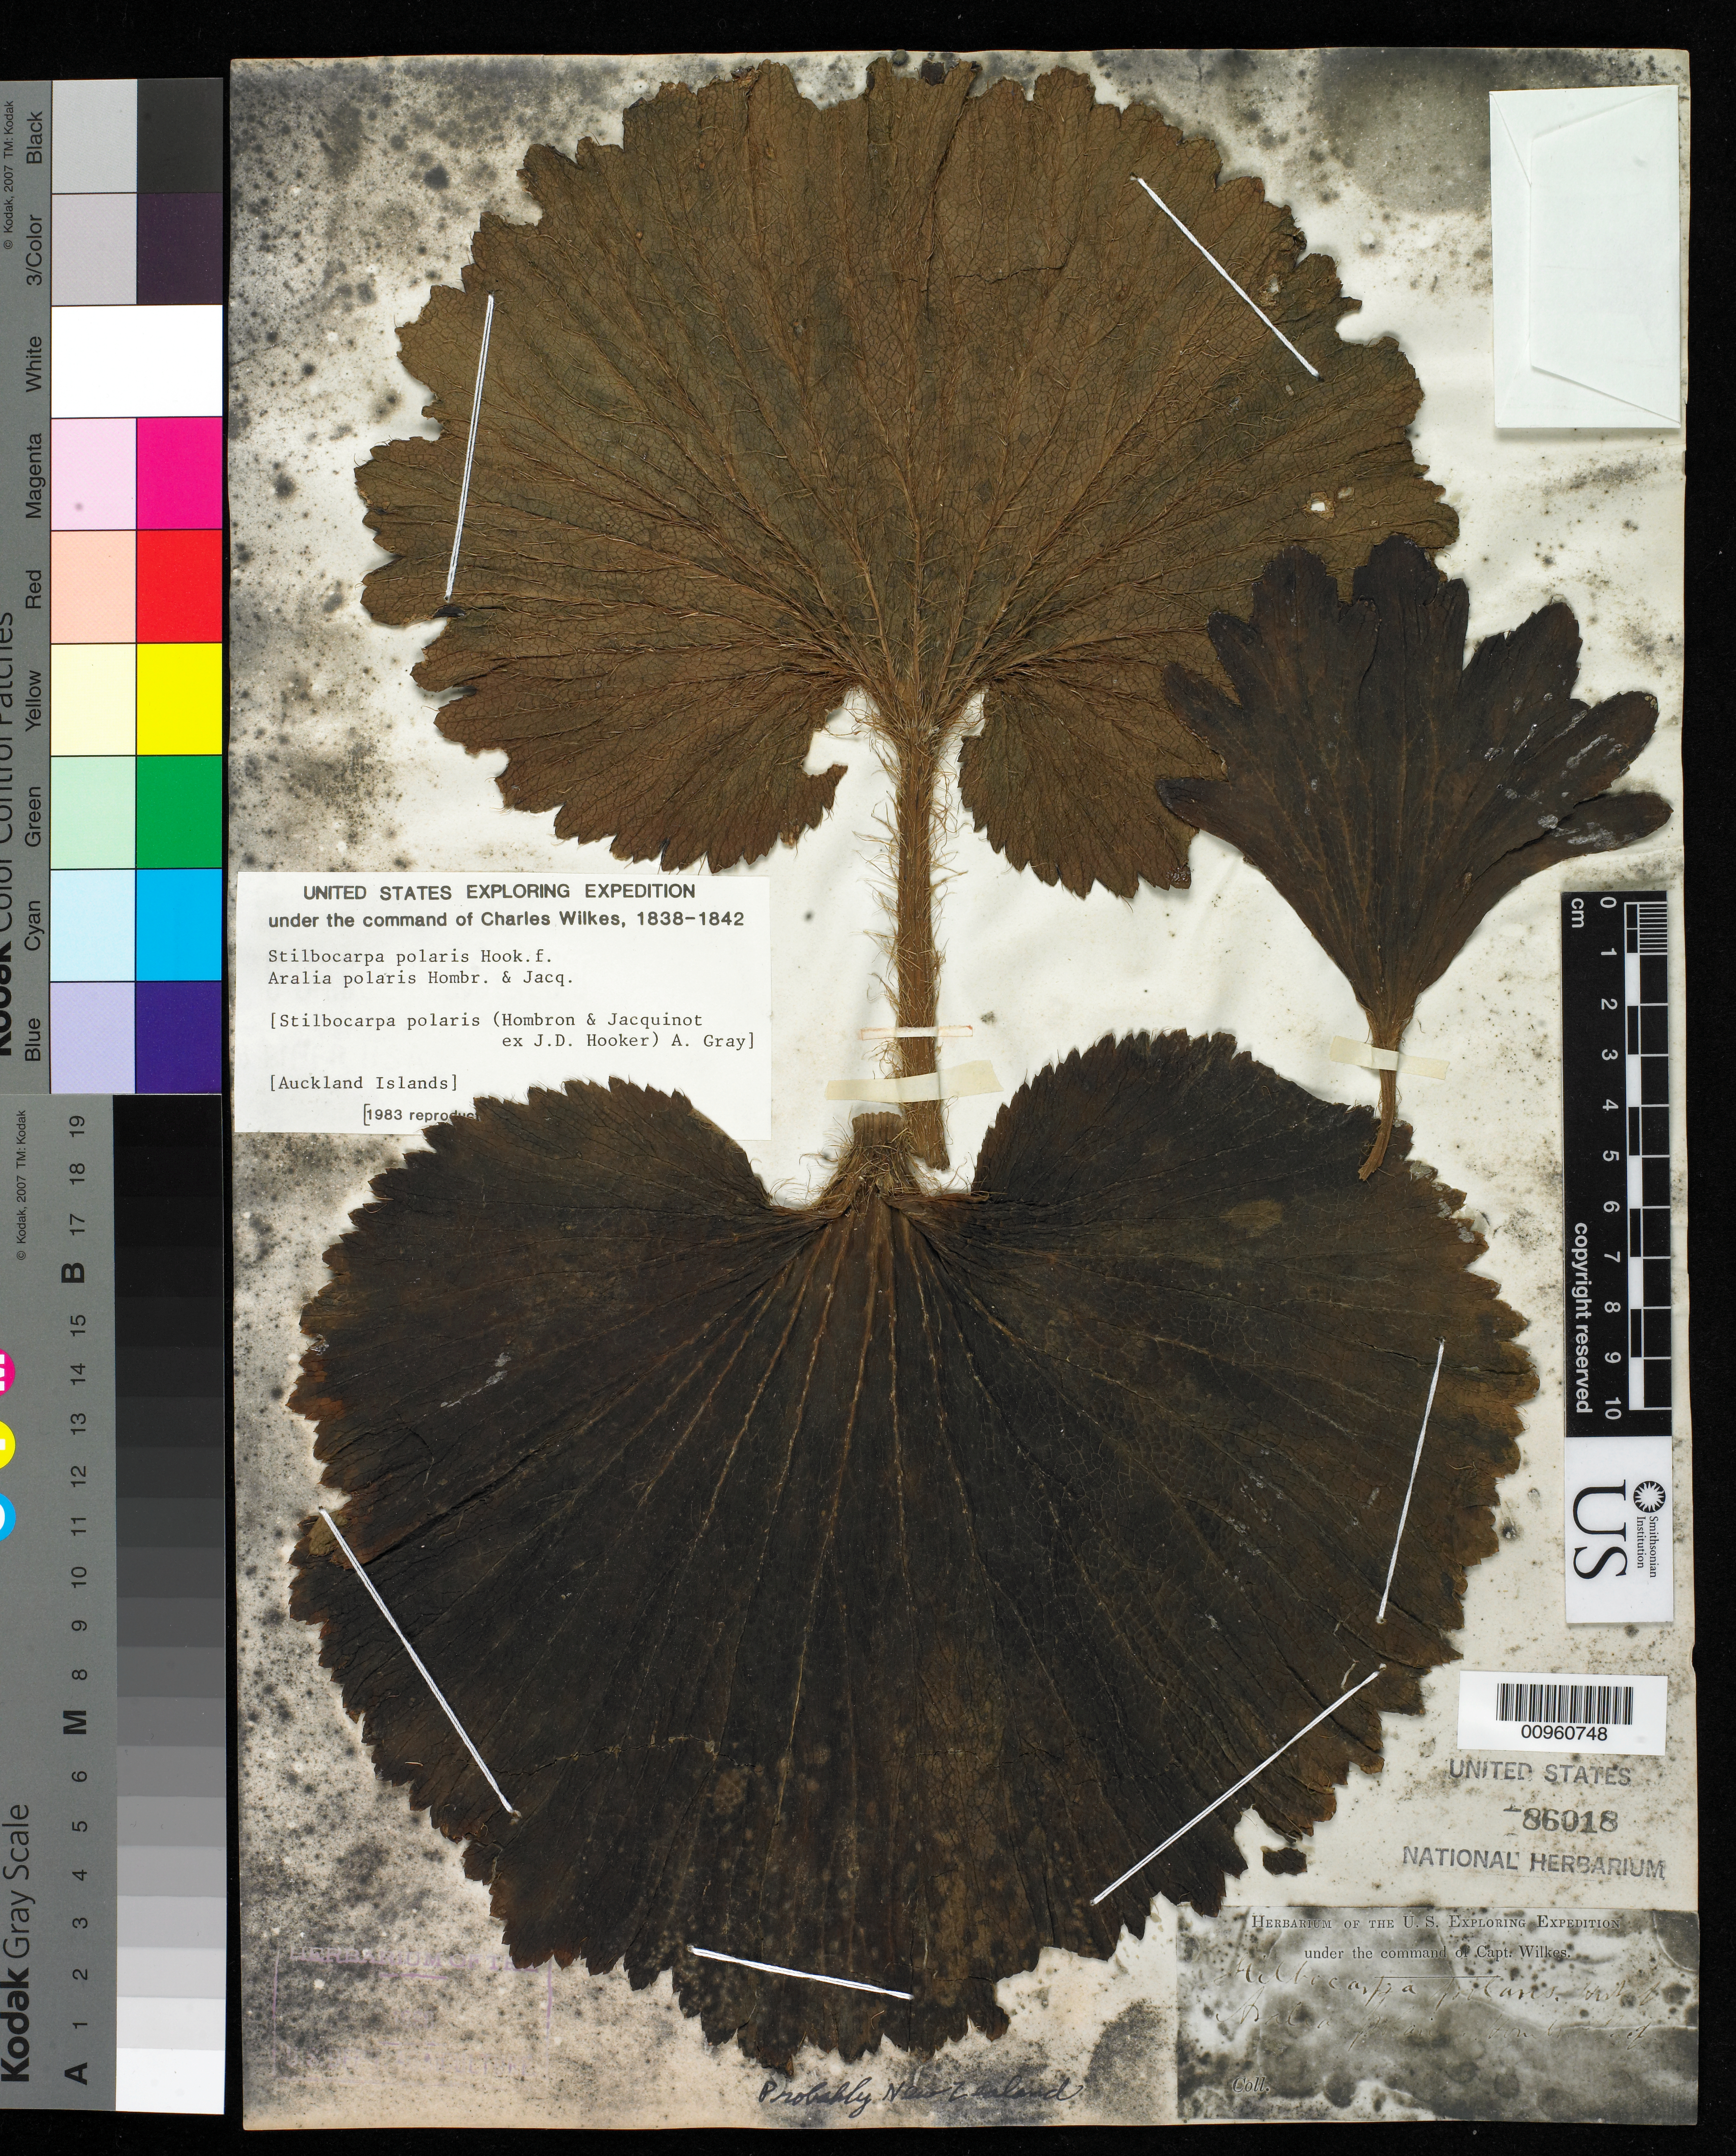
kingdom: Plantae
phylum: Tracheophyta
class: Magnoliopsida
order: Apiales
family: Apiaceae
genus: Stilbocarpa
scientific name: Stilbocarpa polaris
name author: (Hombr. & Jacq.) A. Gray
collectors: Wilkes Explor. Exped.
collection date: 1838/1842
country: New Zealand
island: Auckland Islands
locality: Auckland Islands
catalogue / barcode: US 86018